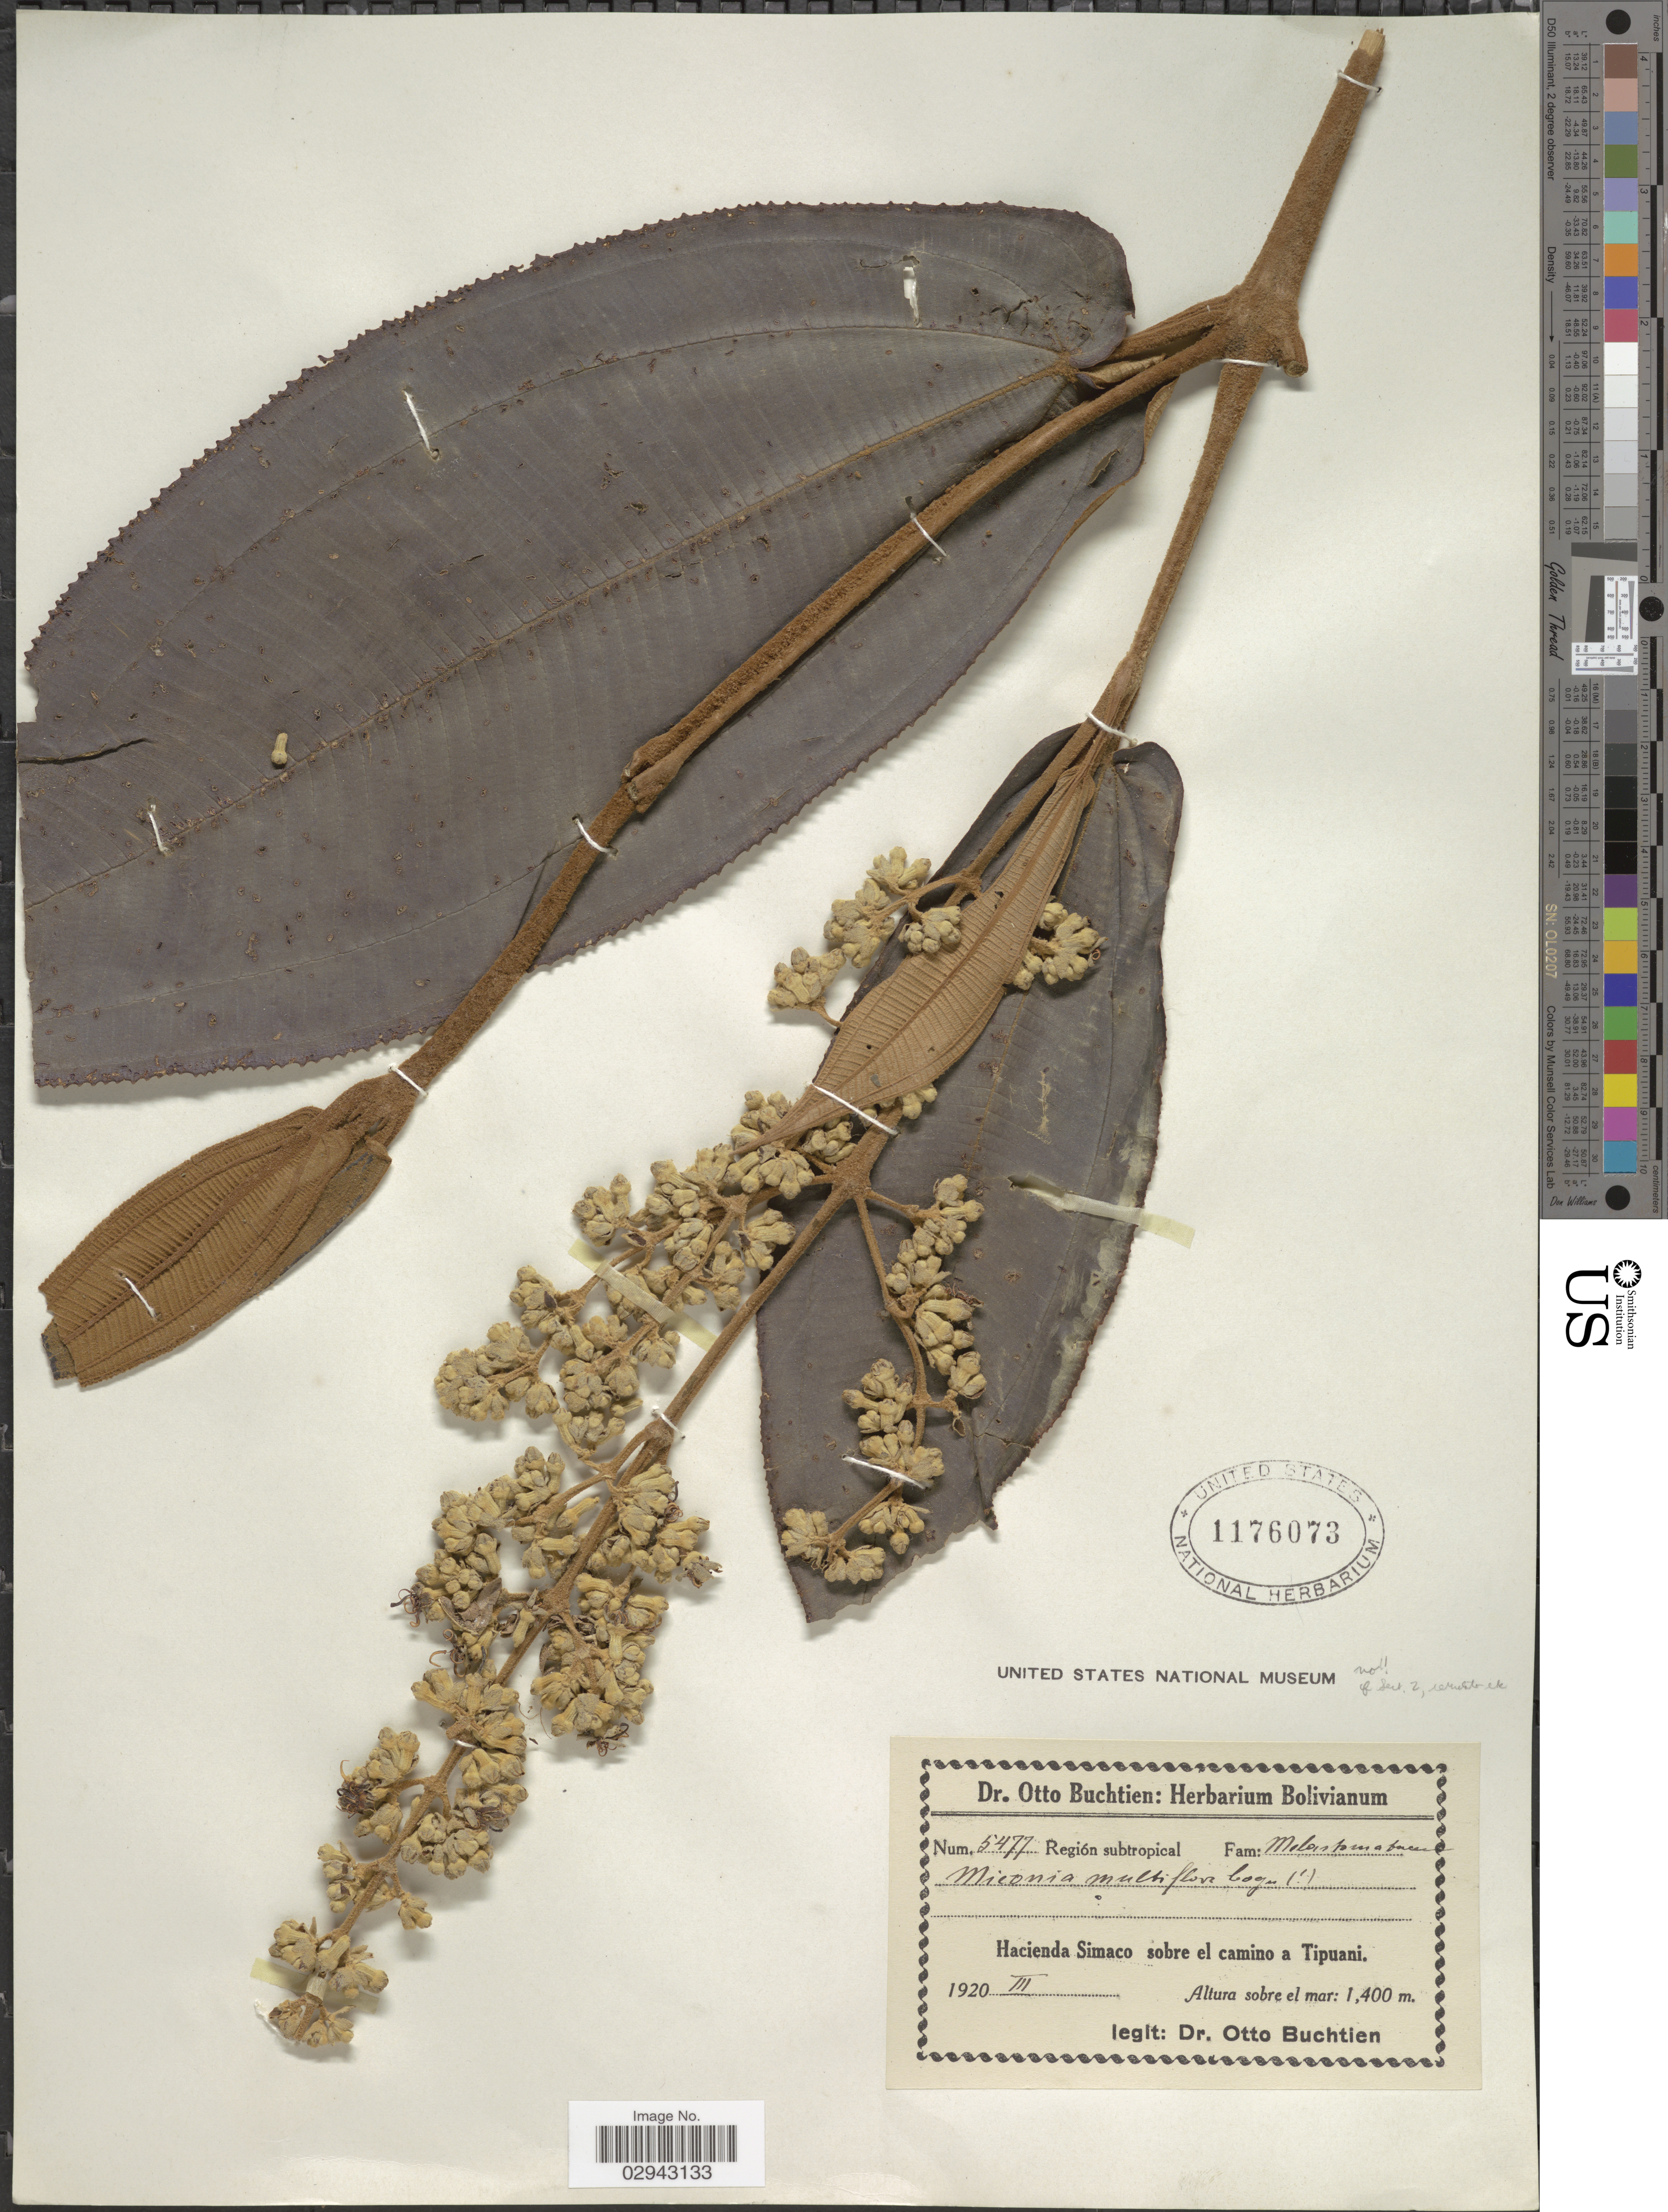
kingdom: Plantae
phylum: Tracheophyta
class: Magnoliopsida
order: Myrtales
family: Melastomataceae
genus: Miconia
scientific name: Miconia serrulata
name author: (DC.) Naudin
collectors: O. Buchtien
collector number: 5477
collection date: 1920-03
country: Bolivia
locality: Región subtropical. Hacienda Simaco sobre el camino a Tipuani.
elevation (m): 1400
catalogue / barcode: US 1176073